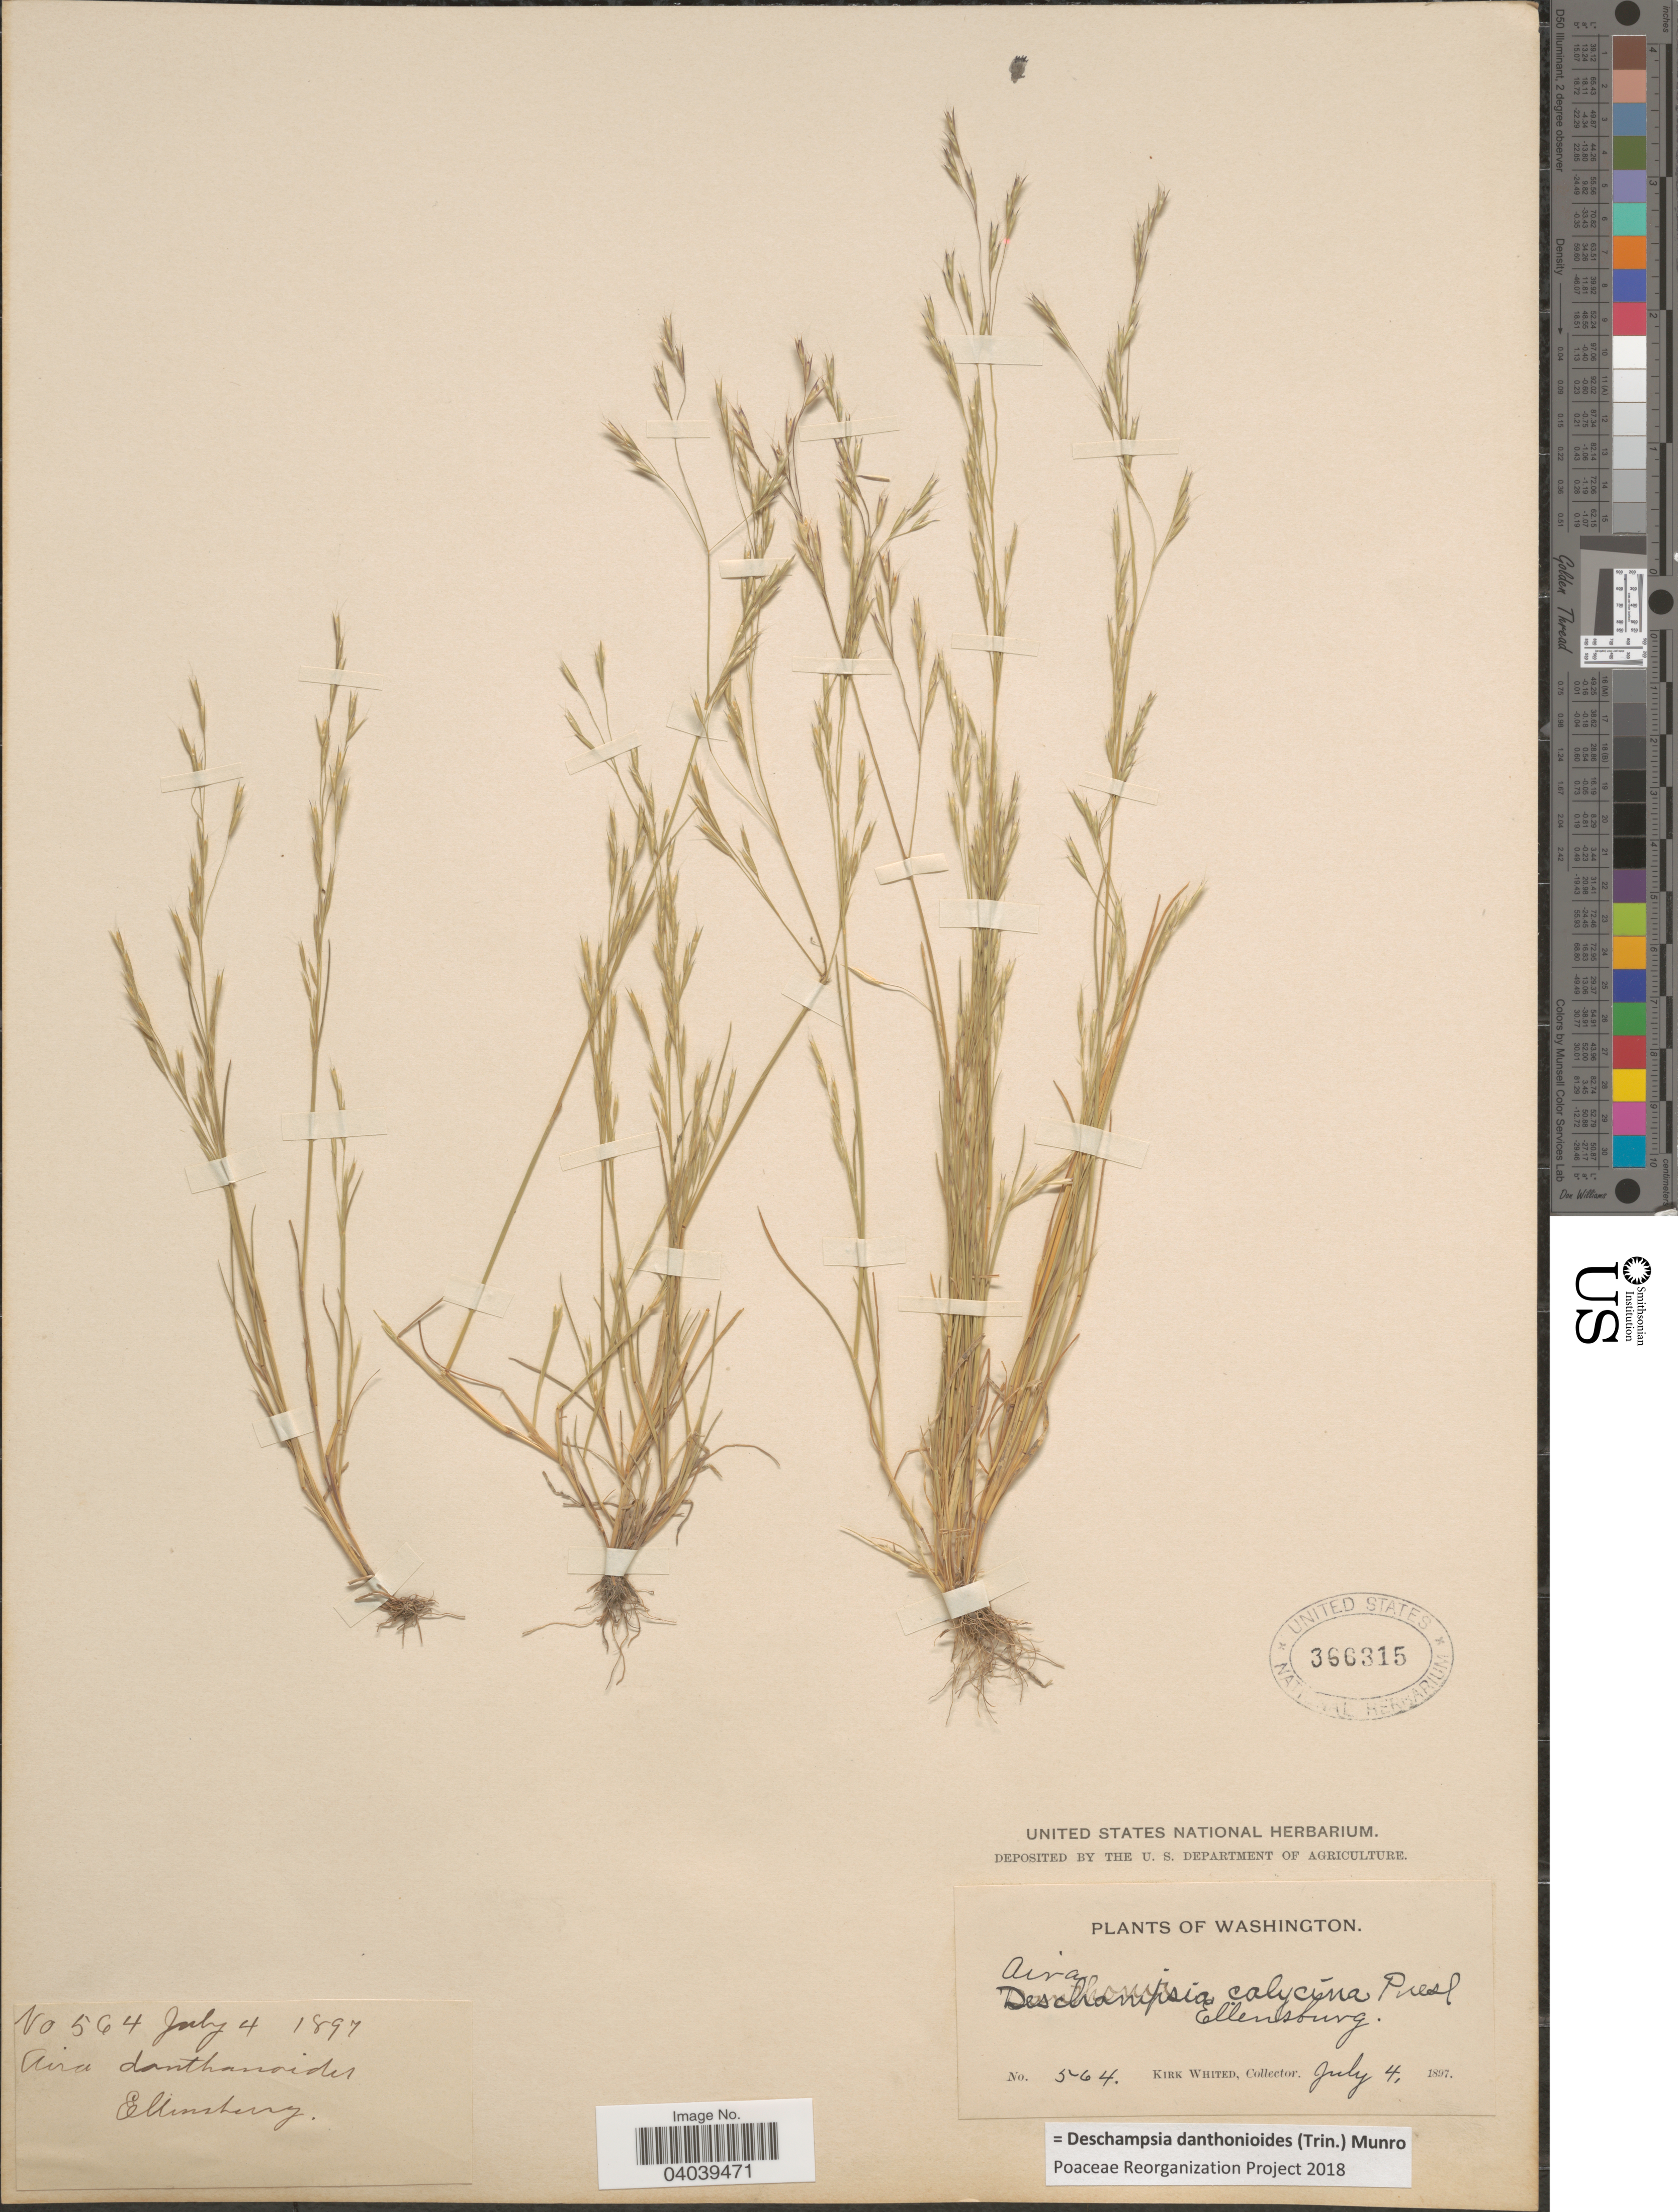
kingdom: Plantae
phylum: Tracheophyta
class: Liliopsida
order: Poales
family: Poaceae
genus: Deschampsia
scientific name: Deschampsia danthonioides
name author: (Trin.) Munro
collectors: K. Whited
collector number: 564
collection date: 1897-07-04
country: United States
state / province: Washington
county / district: Kittitas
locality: Ellensburg.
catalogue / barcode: US 366315